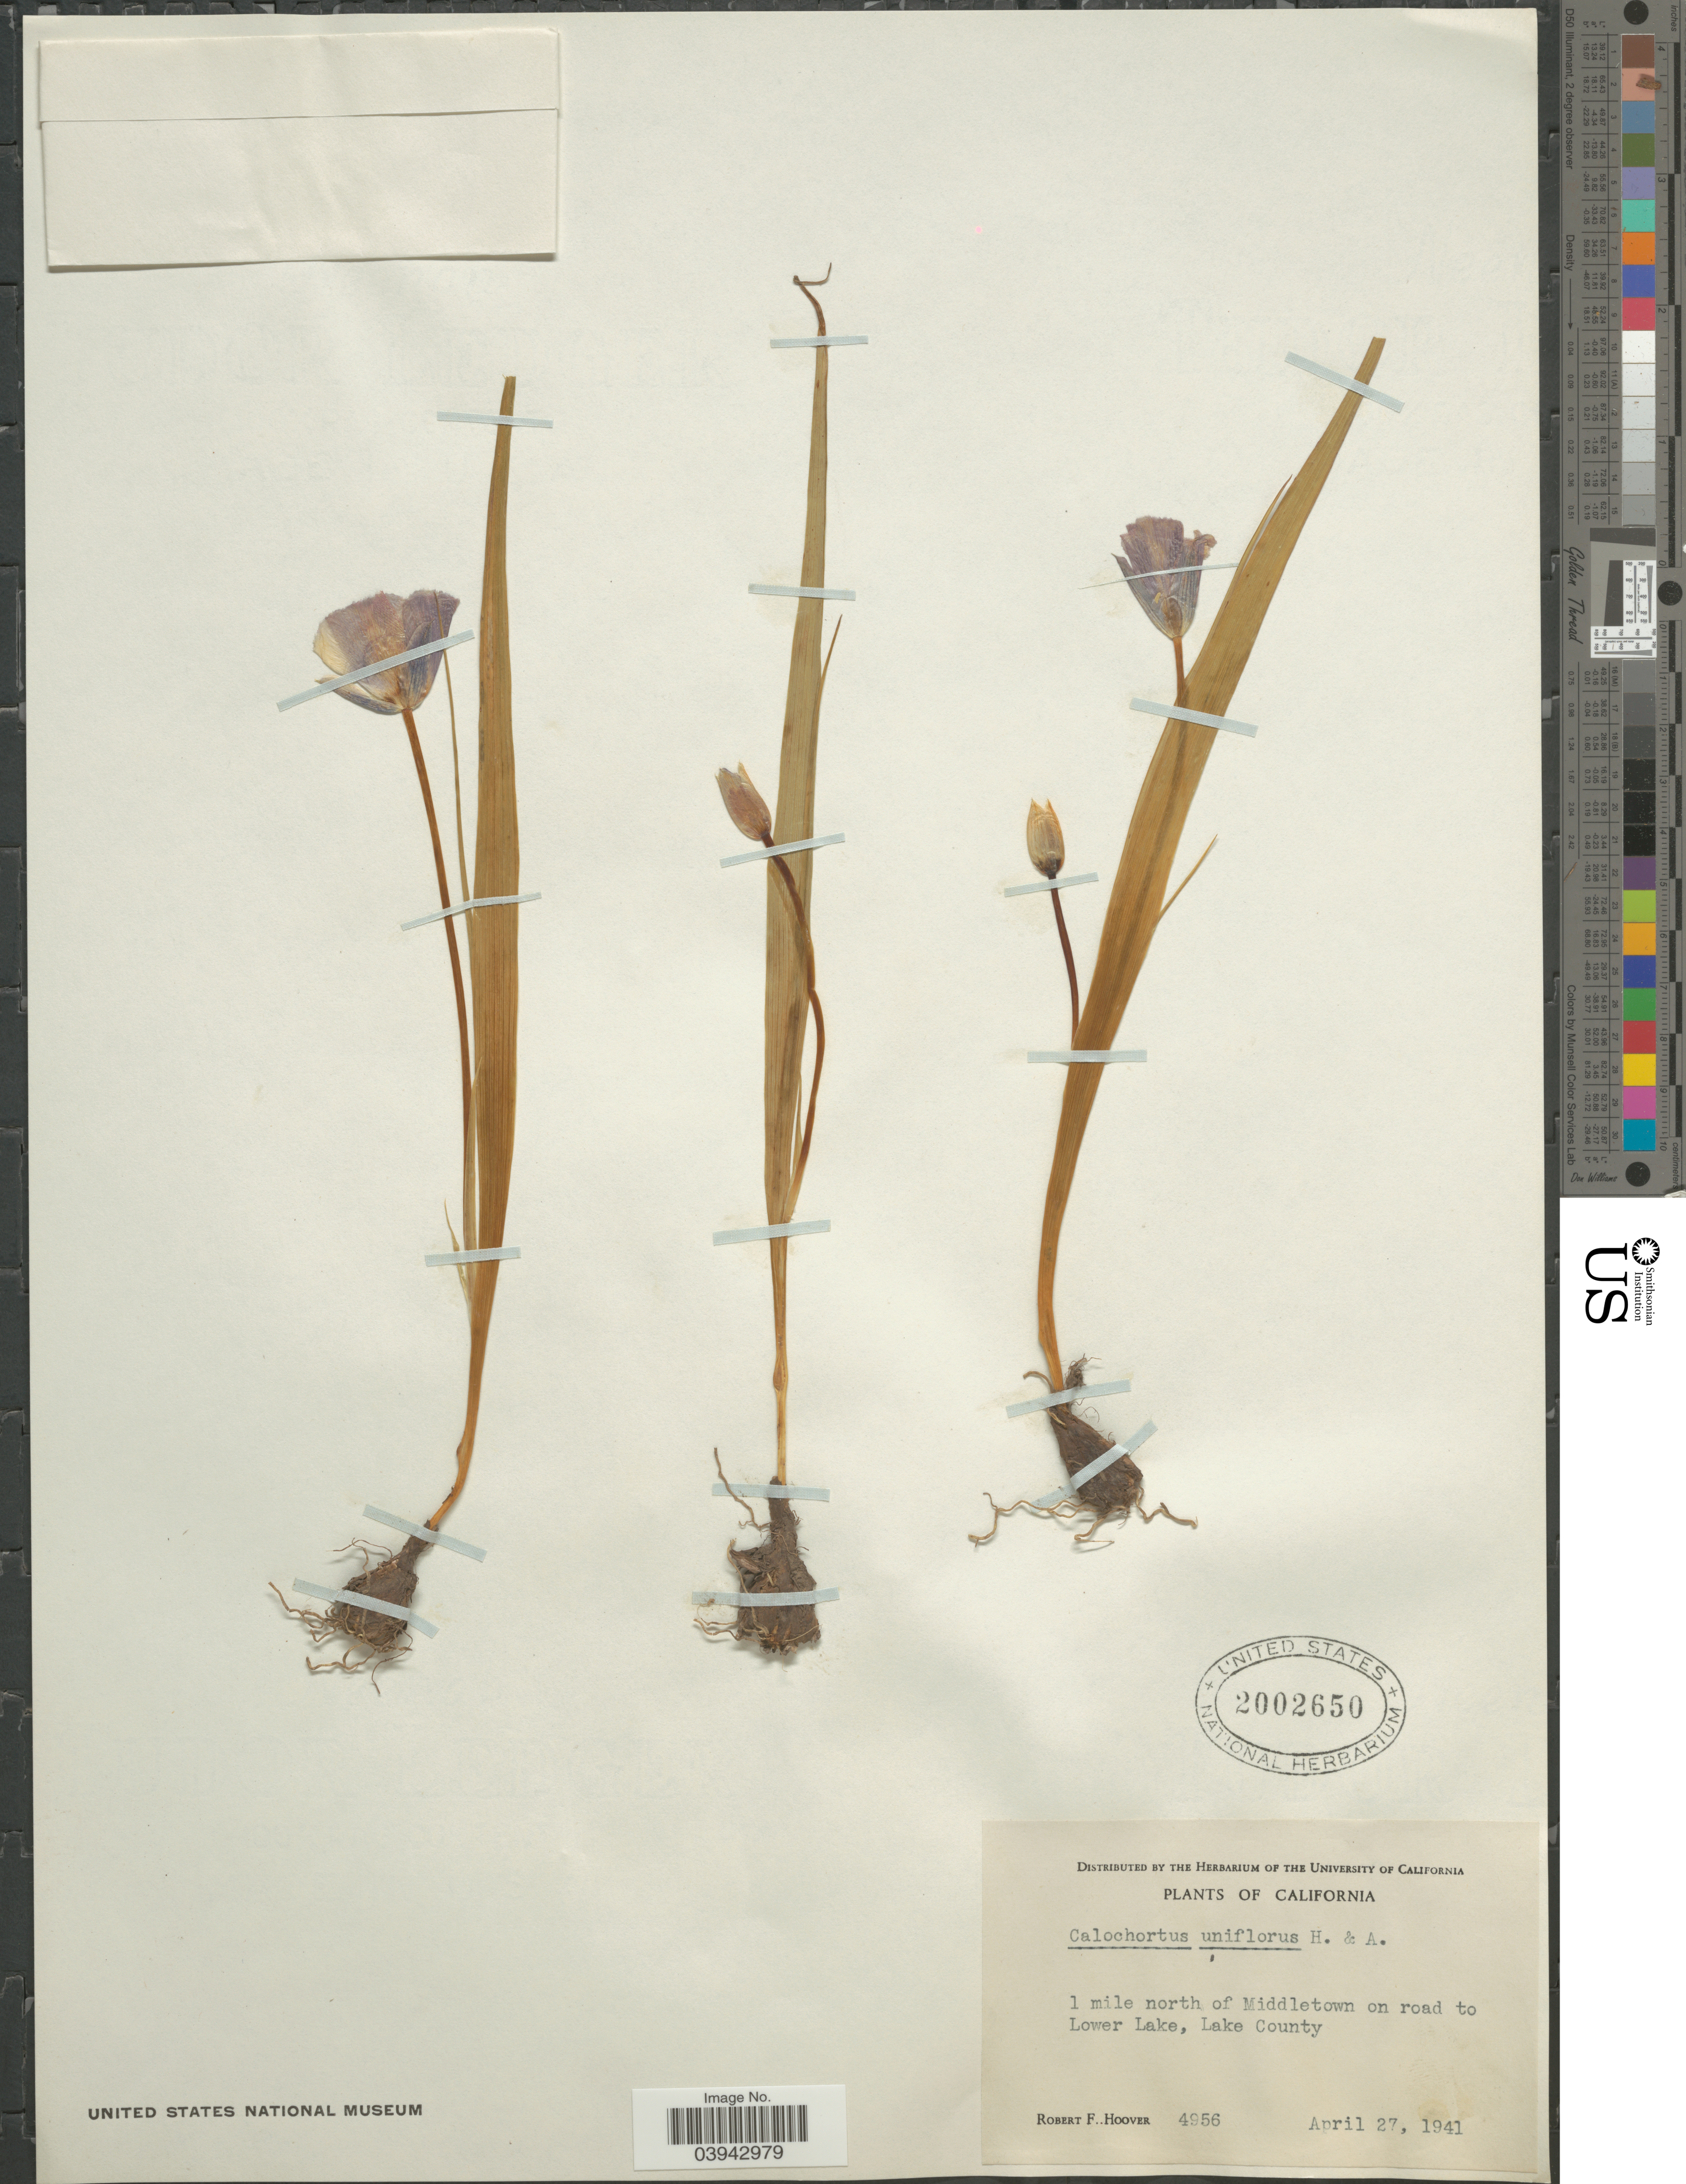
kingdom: Plantae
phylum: Tracheophyta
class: Liliopsida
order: Liliales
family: Liliaceae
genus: Calochortus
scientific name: Calochortus uniflorus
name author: Hook. & Arn.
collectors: R. F. Hoover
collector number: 4956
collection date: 1941-04-27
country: United States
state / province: California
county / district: Lake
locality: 1 mile north of Middletown on road to Lower Lake, Lake County.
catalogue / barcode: US 2002650